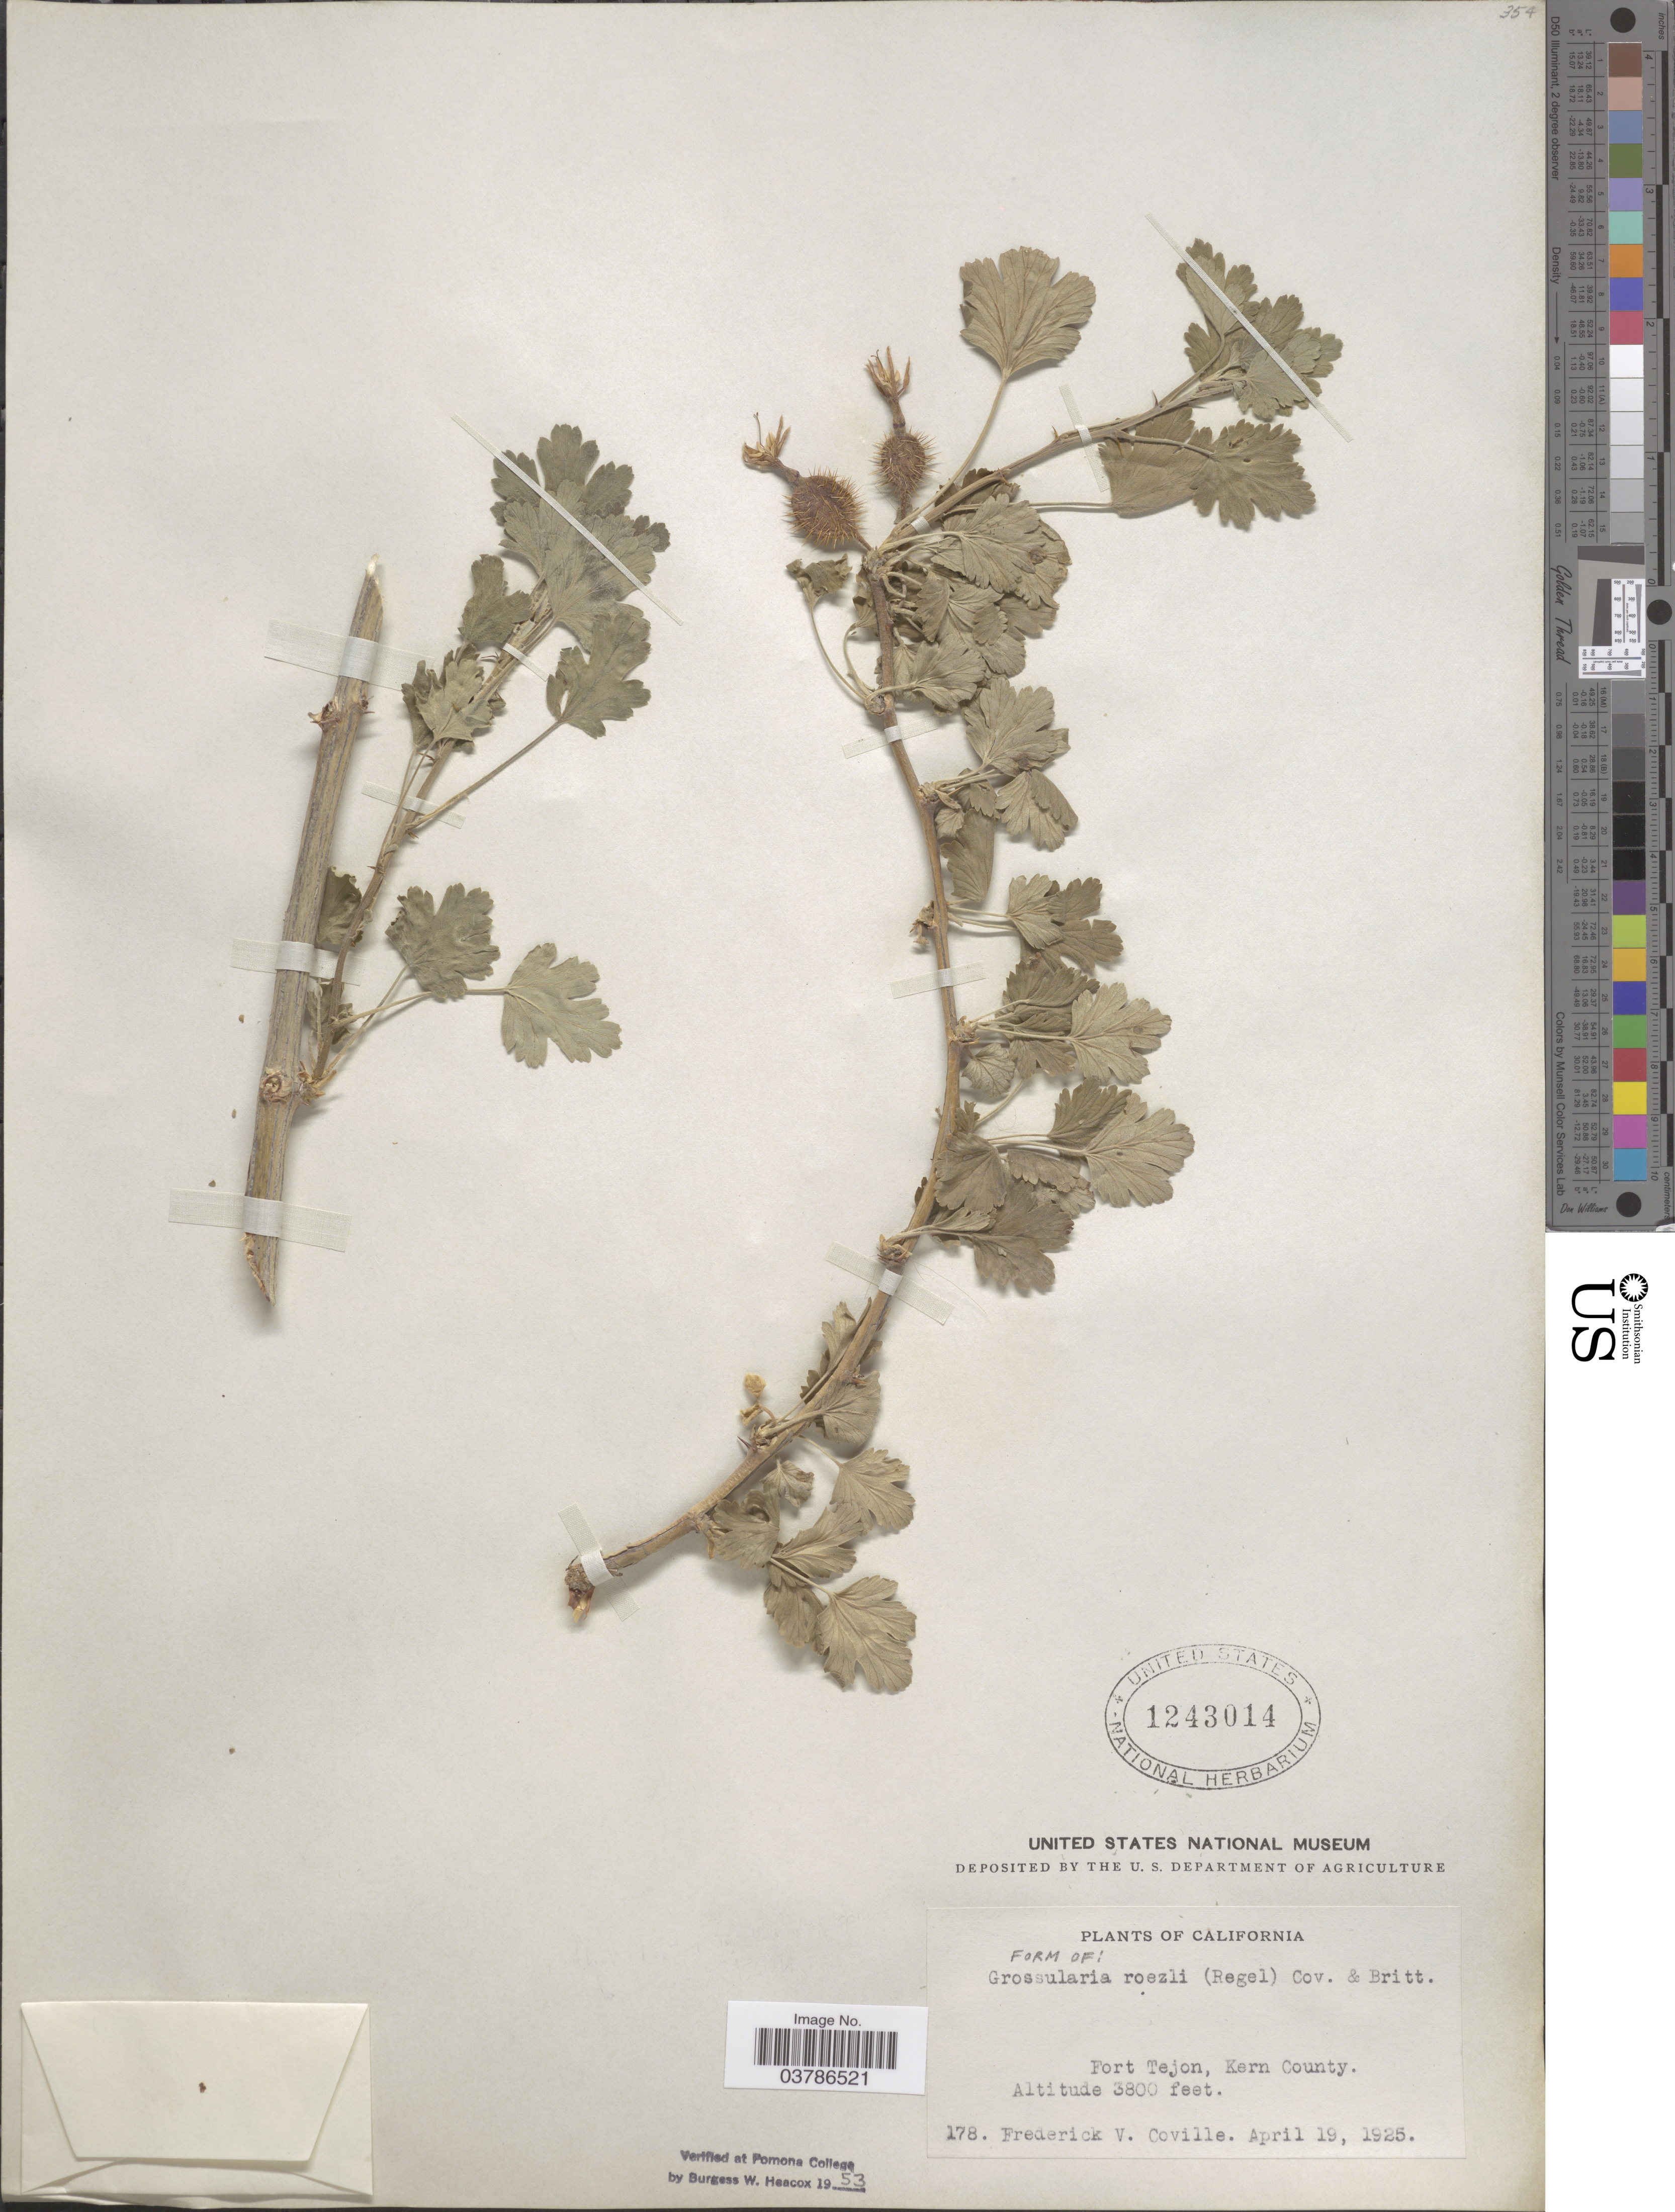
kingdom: Plantae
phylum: Tracheophyta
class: Magnoliopsida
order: Saxifragales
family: Grossulariaceae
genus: Ribes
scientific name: Ribes roezlii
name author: Regel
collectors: F. V. Coville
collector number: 178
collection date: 1925-04-19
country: United States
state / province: California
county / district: Kern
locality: Fort Tejon, Kern County.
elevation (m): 1158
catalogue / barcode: US 1243014